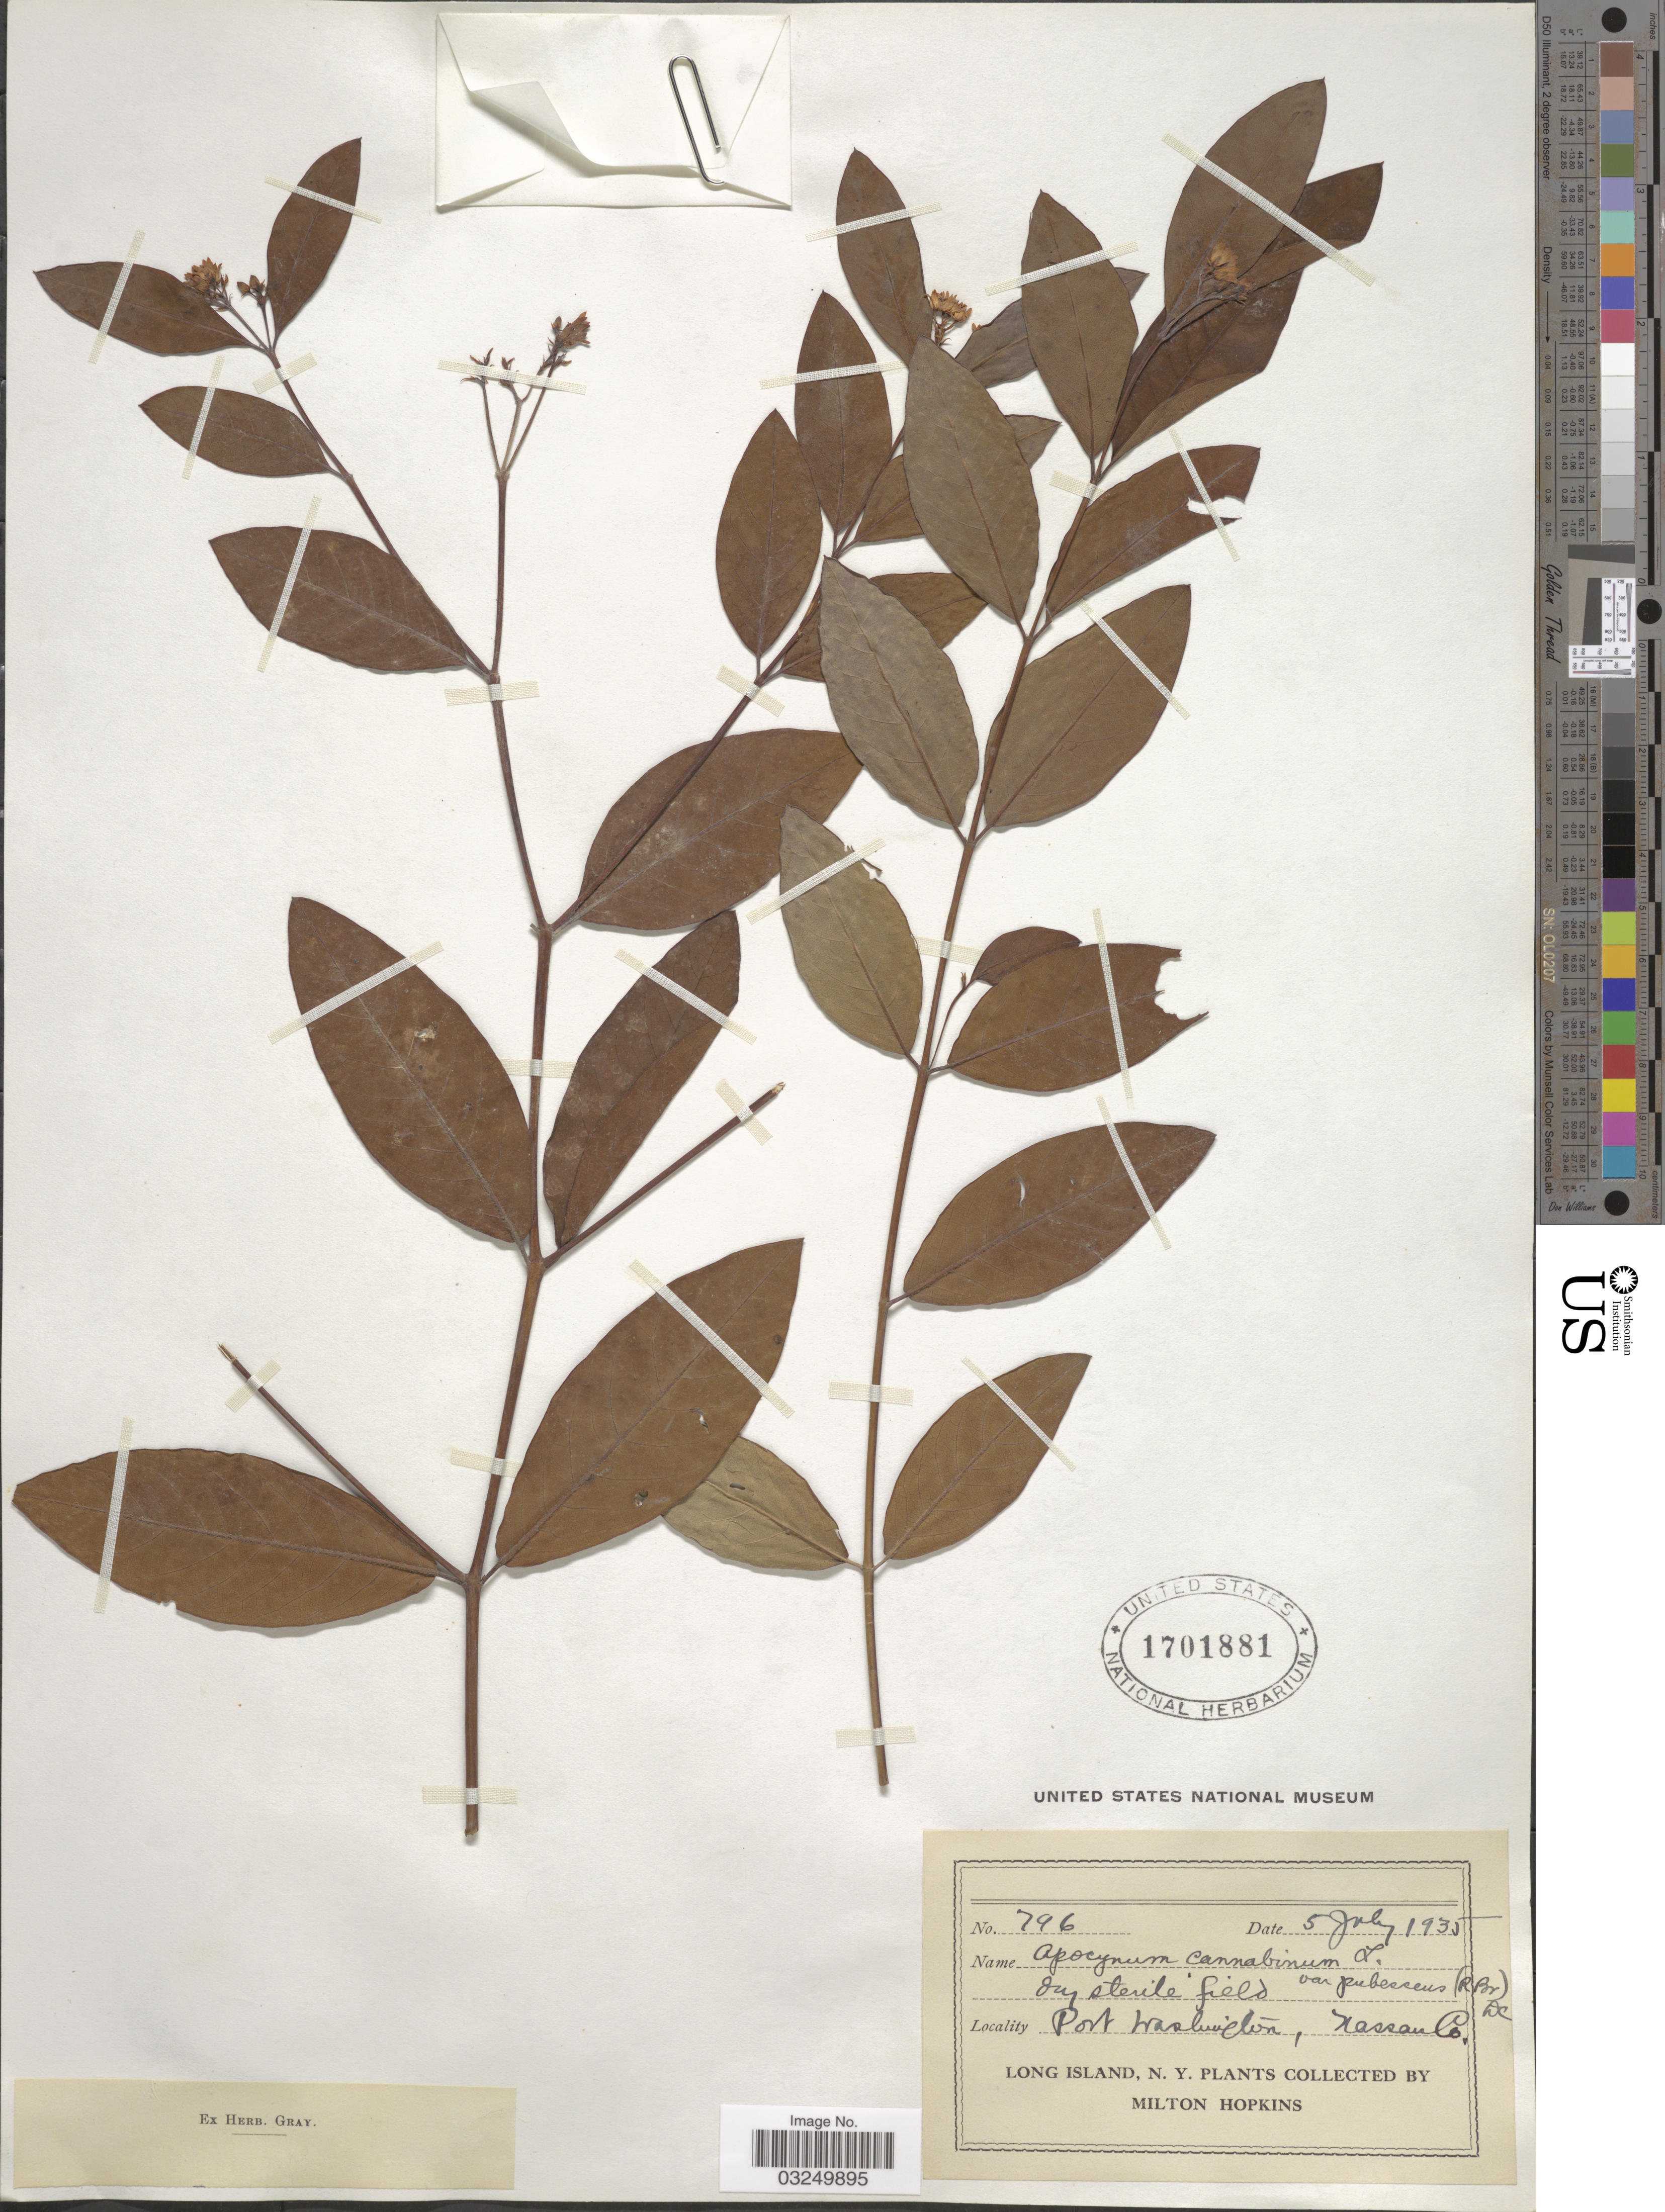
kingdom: Plantae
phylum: Tracheophyta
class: Magnoliopsida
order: Gentianales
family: Apocynaceae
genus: Apocynum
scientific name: Apocynum cannabinum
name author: L.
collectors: M. Hopkins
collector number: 796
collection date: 1935-07-05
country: United States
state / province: New York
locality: Long Island. Port Washington, Hassan Co.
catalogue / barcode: US 1701881